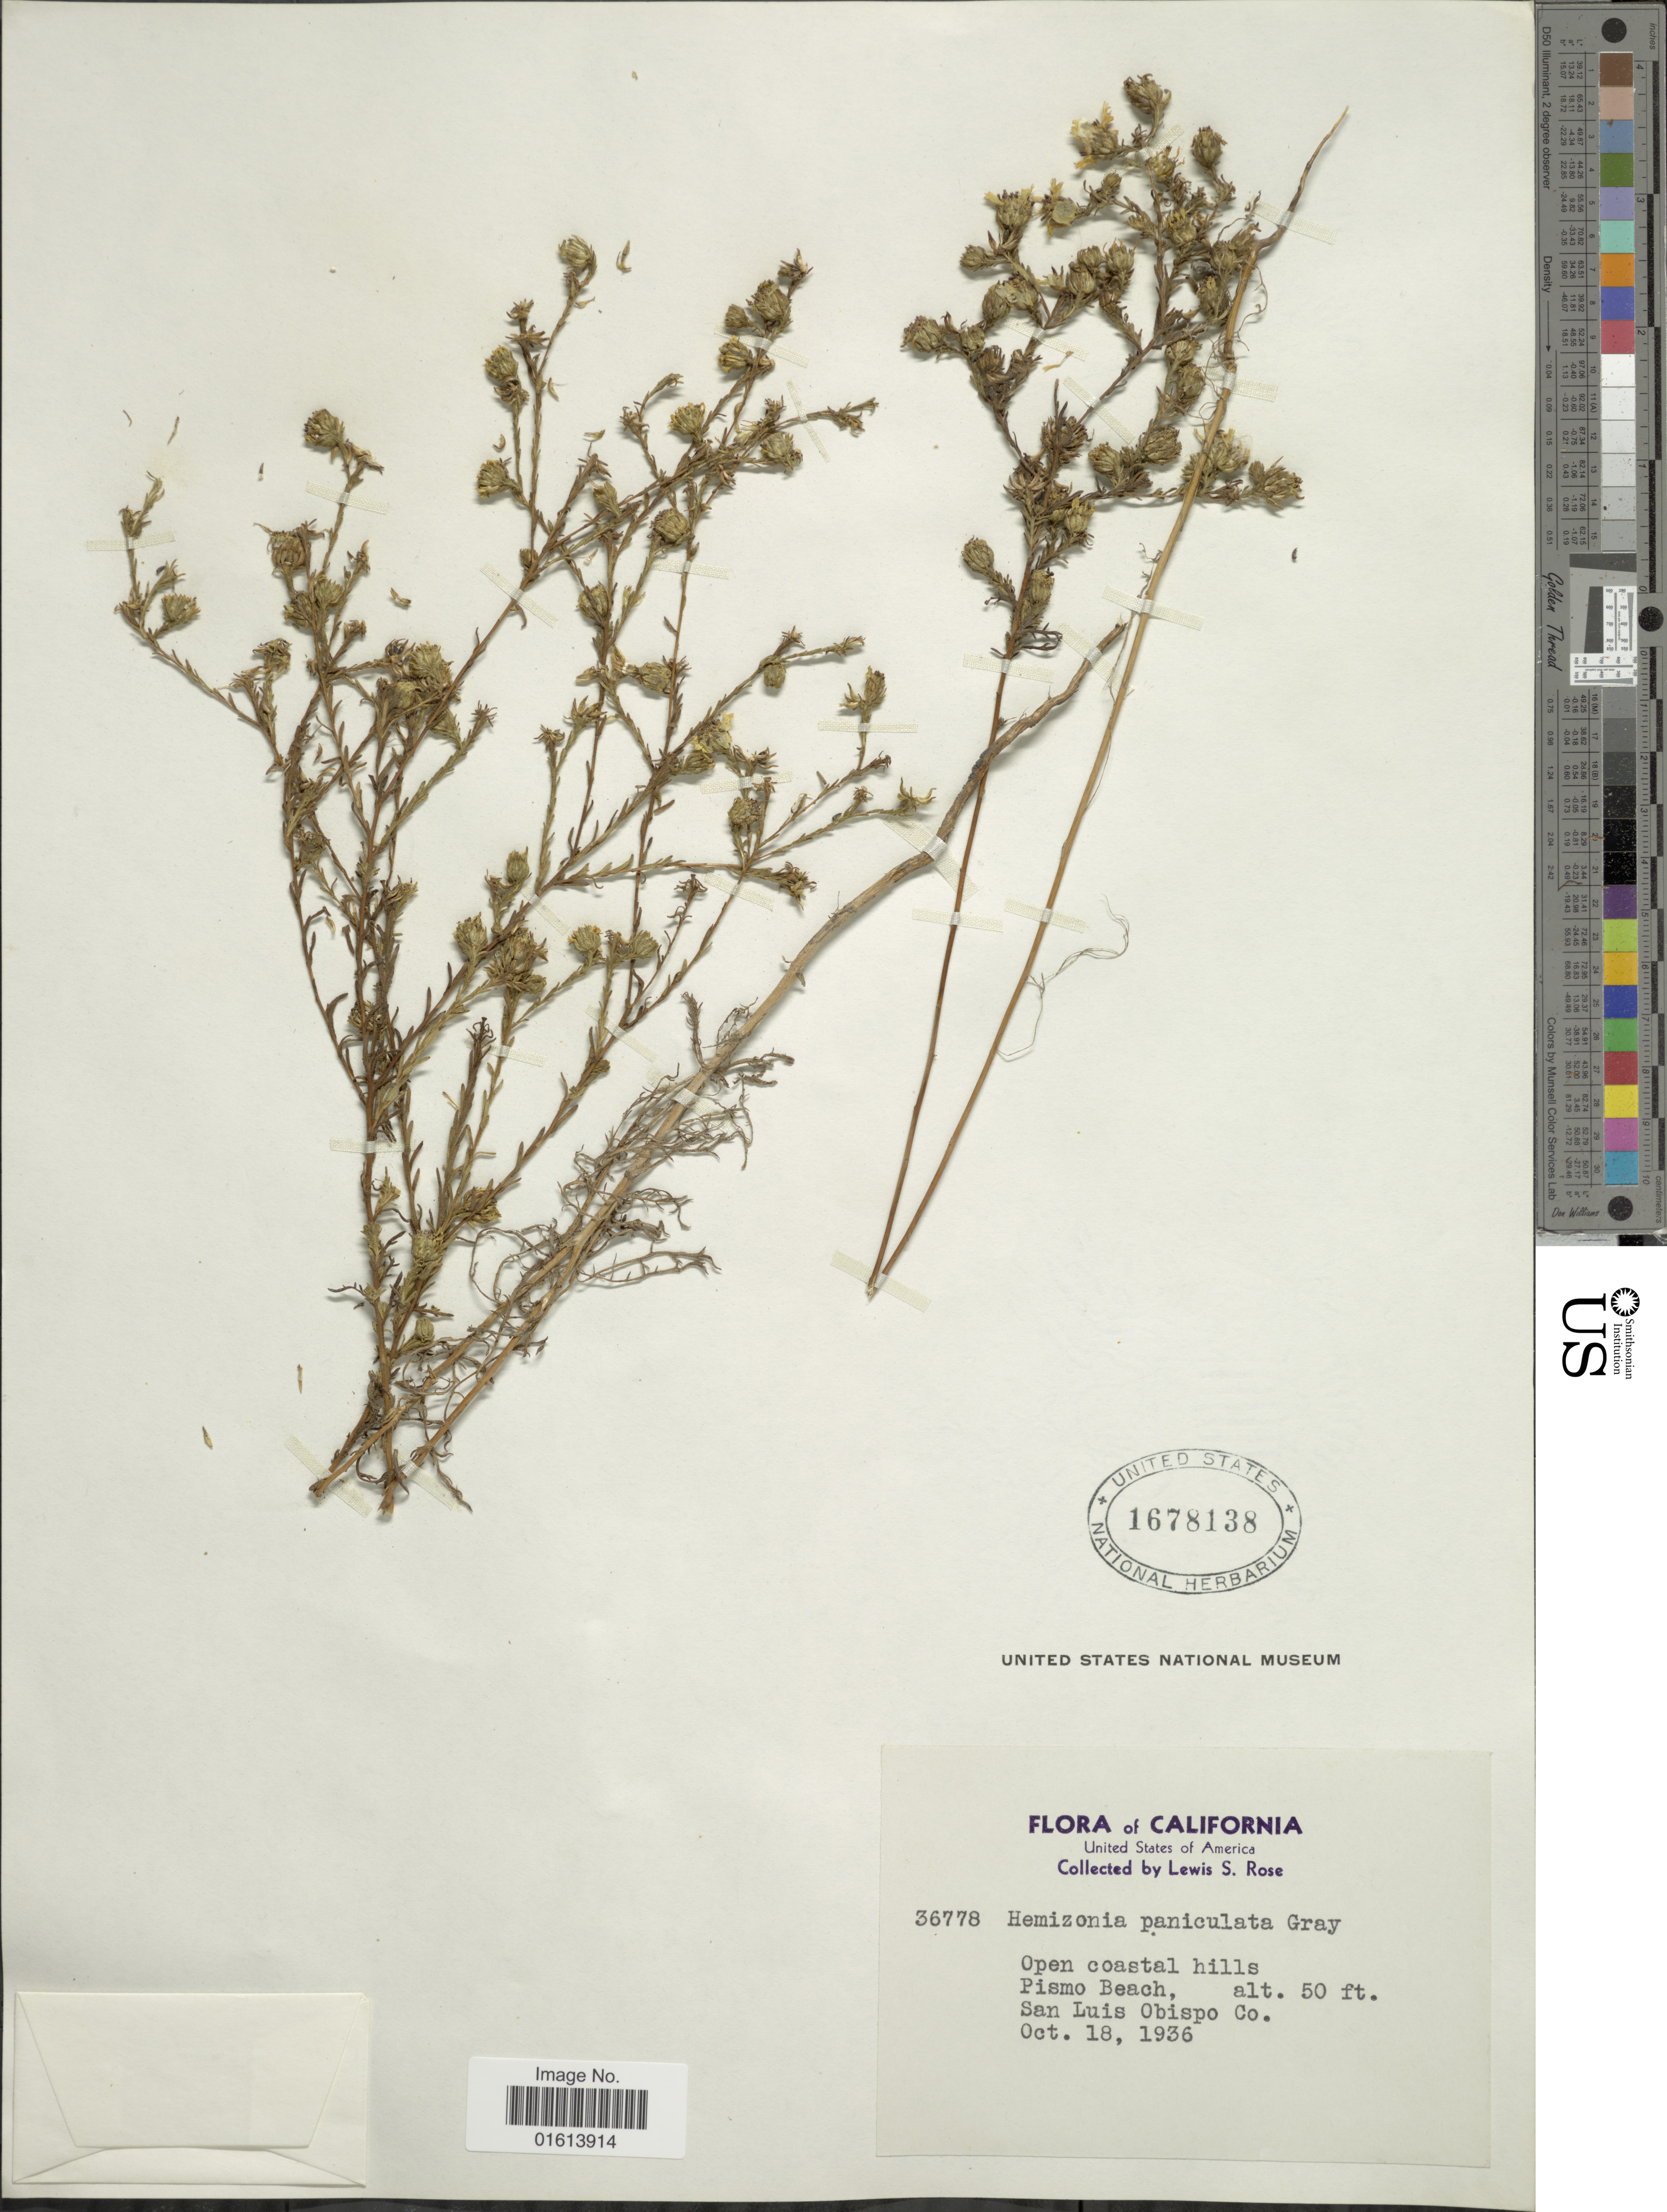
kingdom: Plantae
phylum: Tracheophyta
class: Magnoliopsida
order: Asterales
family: Asteraceae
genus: Deinandra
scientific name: Deinandra paniculata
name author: (A. Gray) Davidson & Moxley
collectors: L. S. Rose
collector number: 36778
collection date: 1936-10-18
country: United States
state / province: California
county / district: San Luis Obispo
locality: California. United States of America. Open coastal hills. Pismo Beach. San Luis Obispo Co.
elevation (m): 15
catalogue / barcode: US 1678138